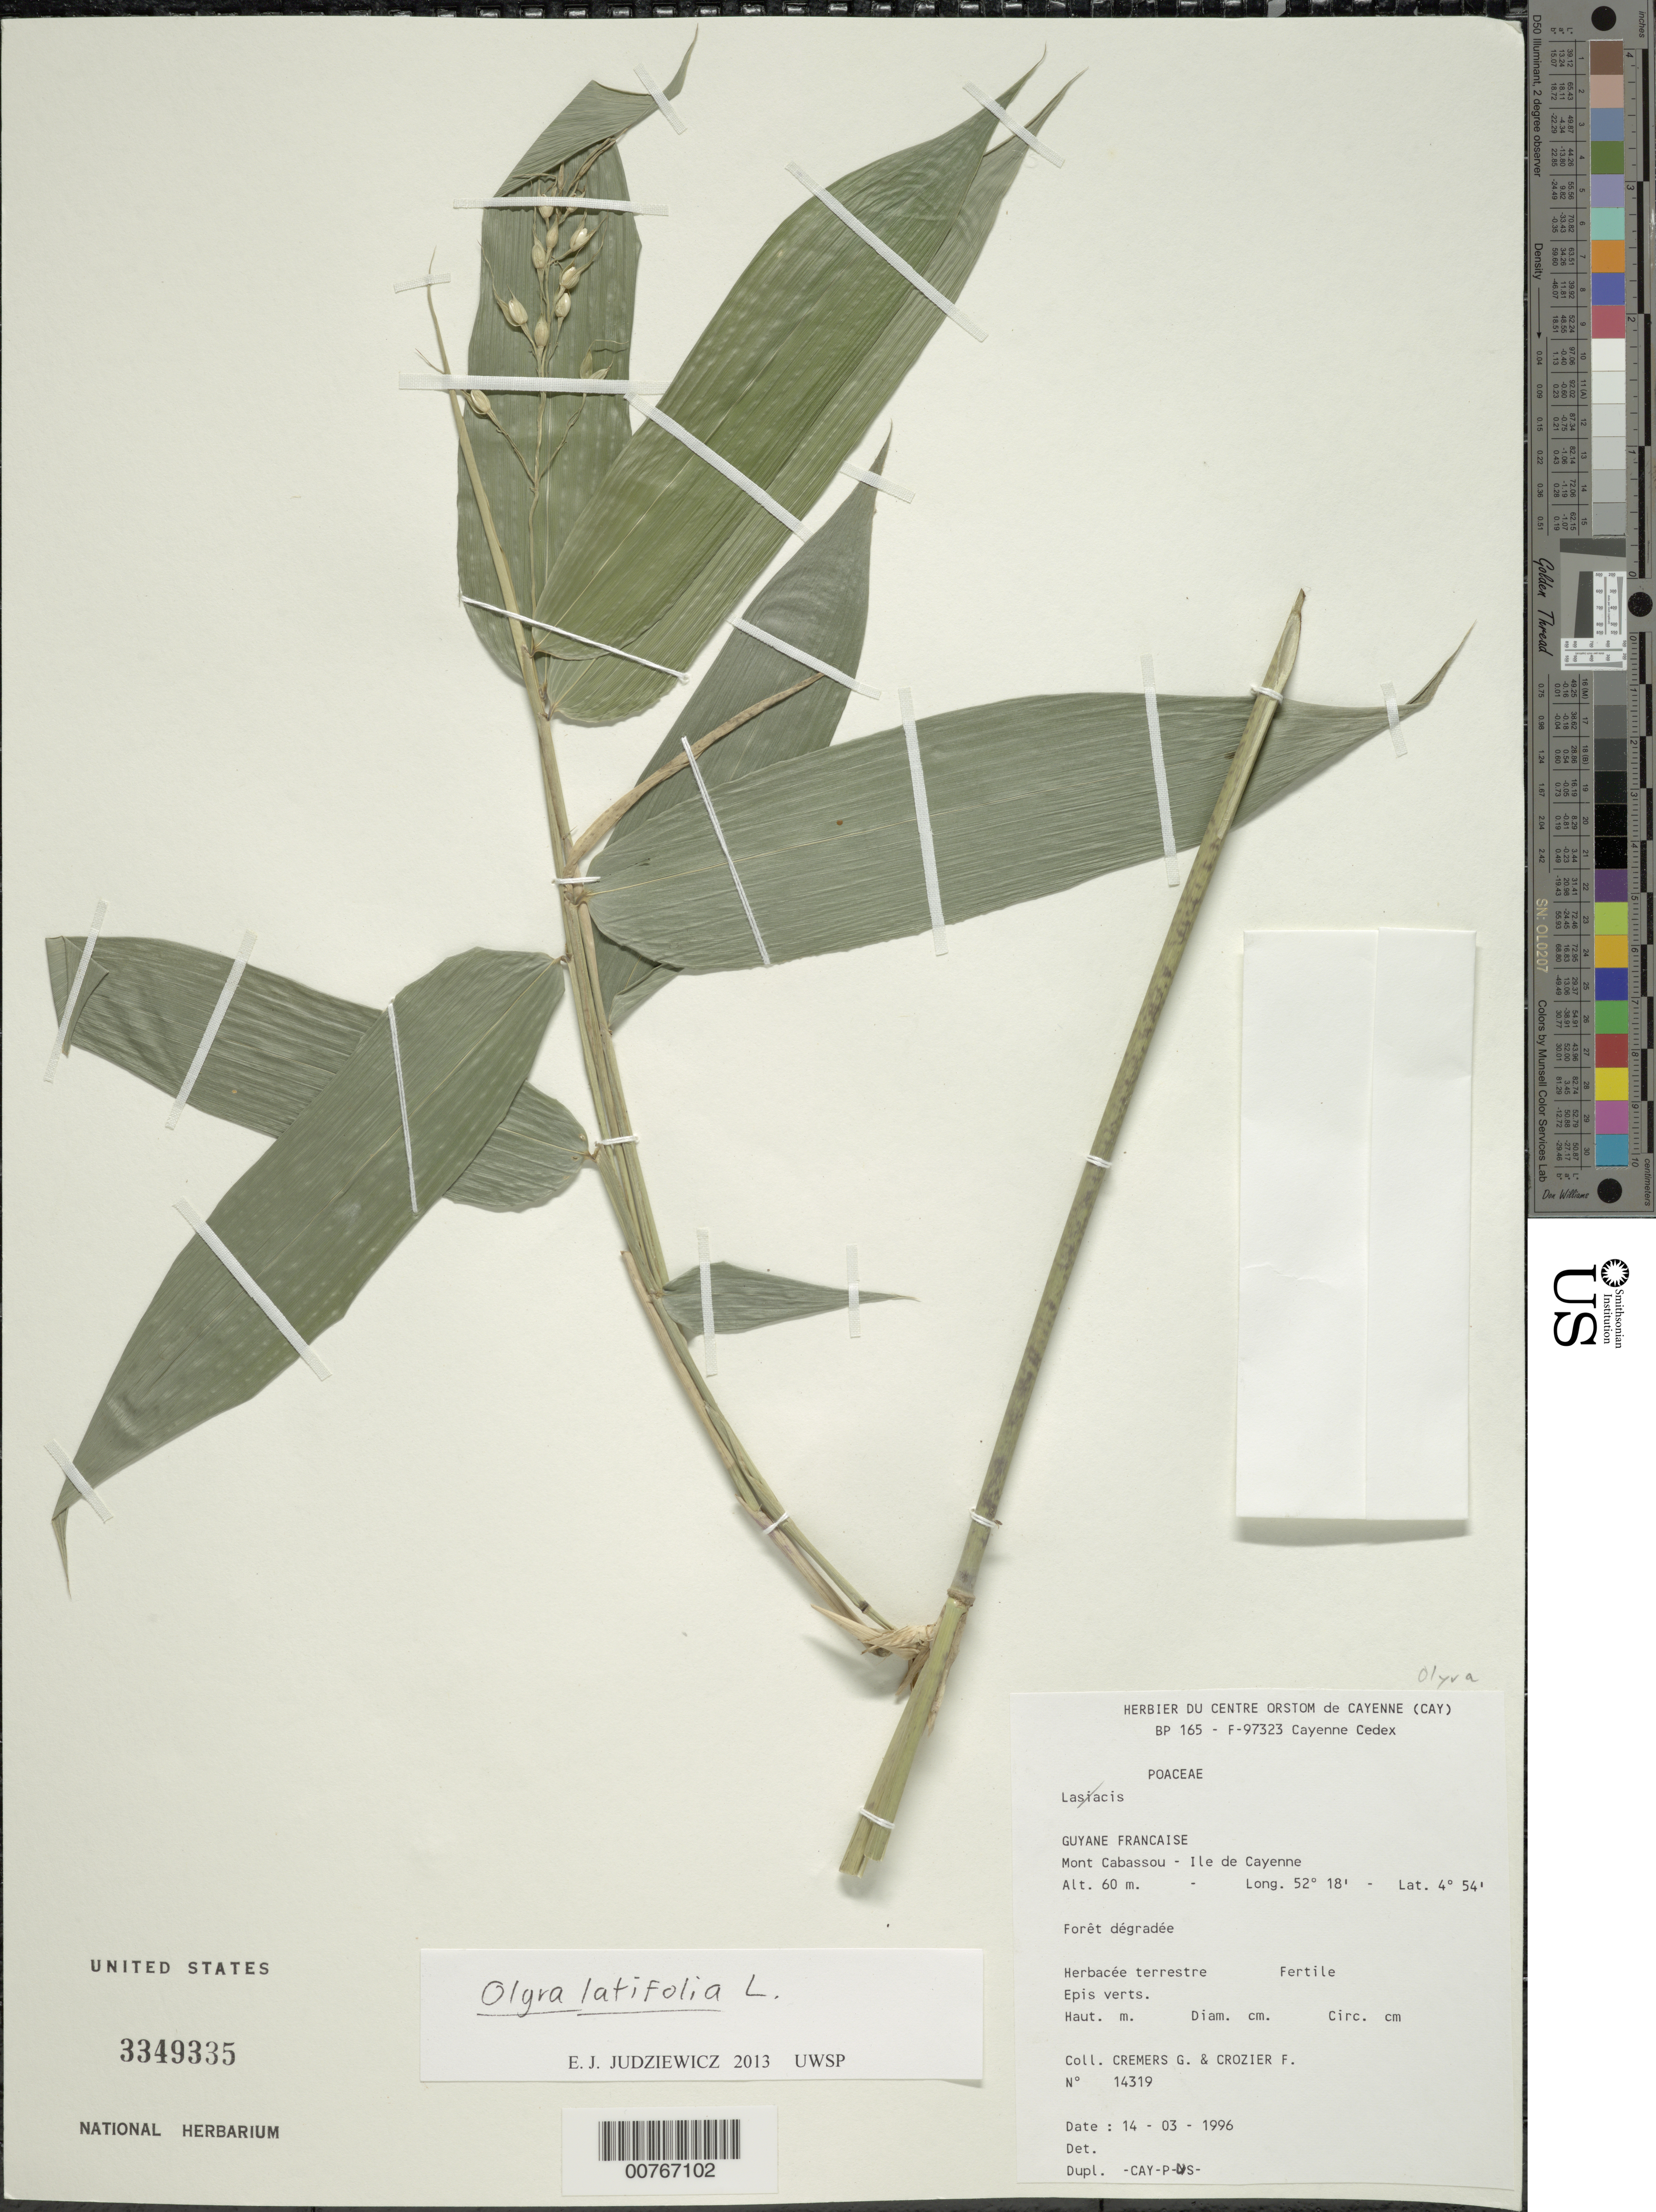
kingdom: Plantae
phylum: Tracheophyta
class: Liliopsida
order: Poales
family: Poaceae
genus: Olyra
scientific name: Olyra latifolia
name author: L.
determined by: Judziewicz, E. J.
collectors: G. Cremers & F. Crozier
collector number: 14319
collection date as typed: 14-Mar-96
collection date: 1996-03-14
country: French Guiana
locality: Mont Cabassou, Ile de Cayenne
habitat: Disturbed forest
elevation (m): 60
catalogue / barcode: US 3349335